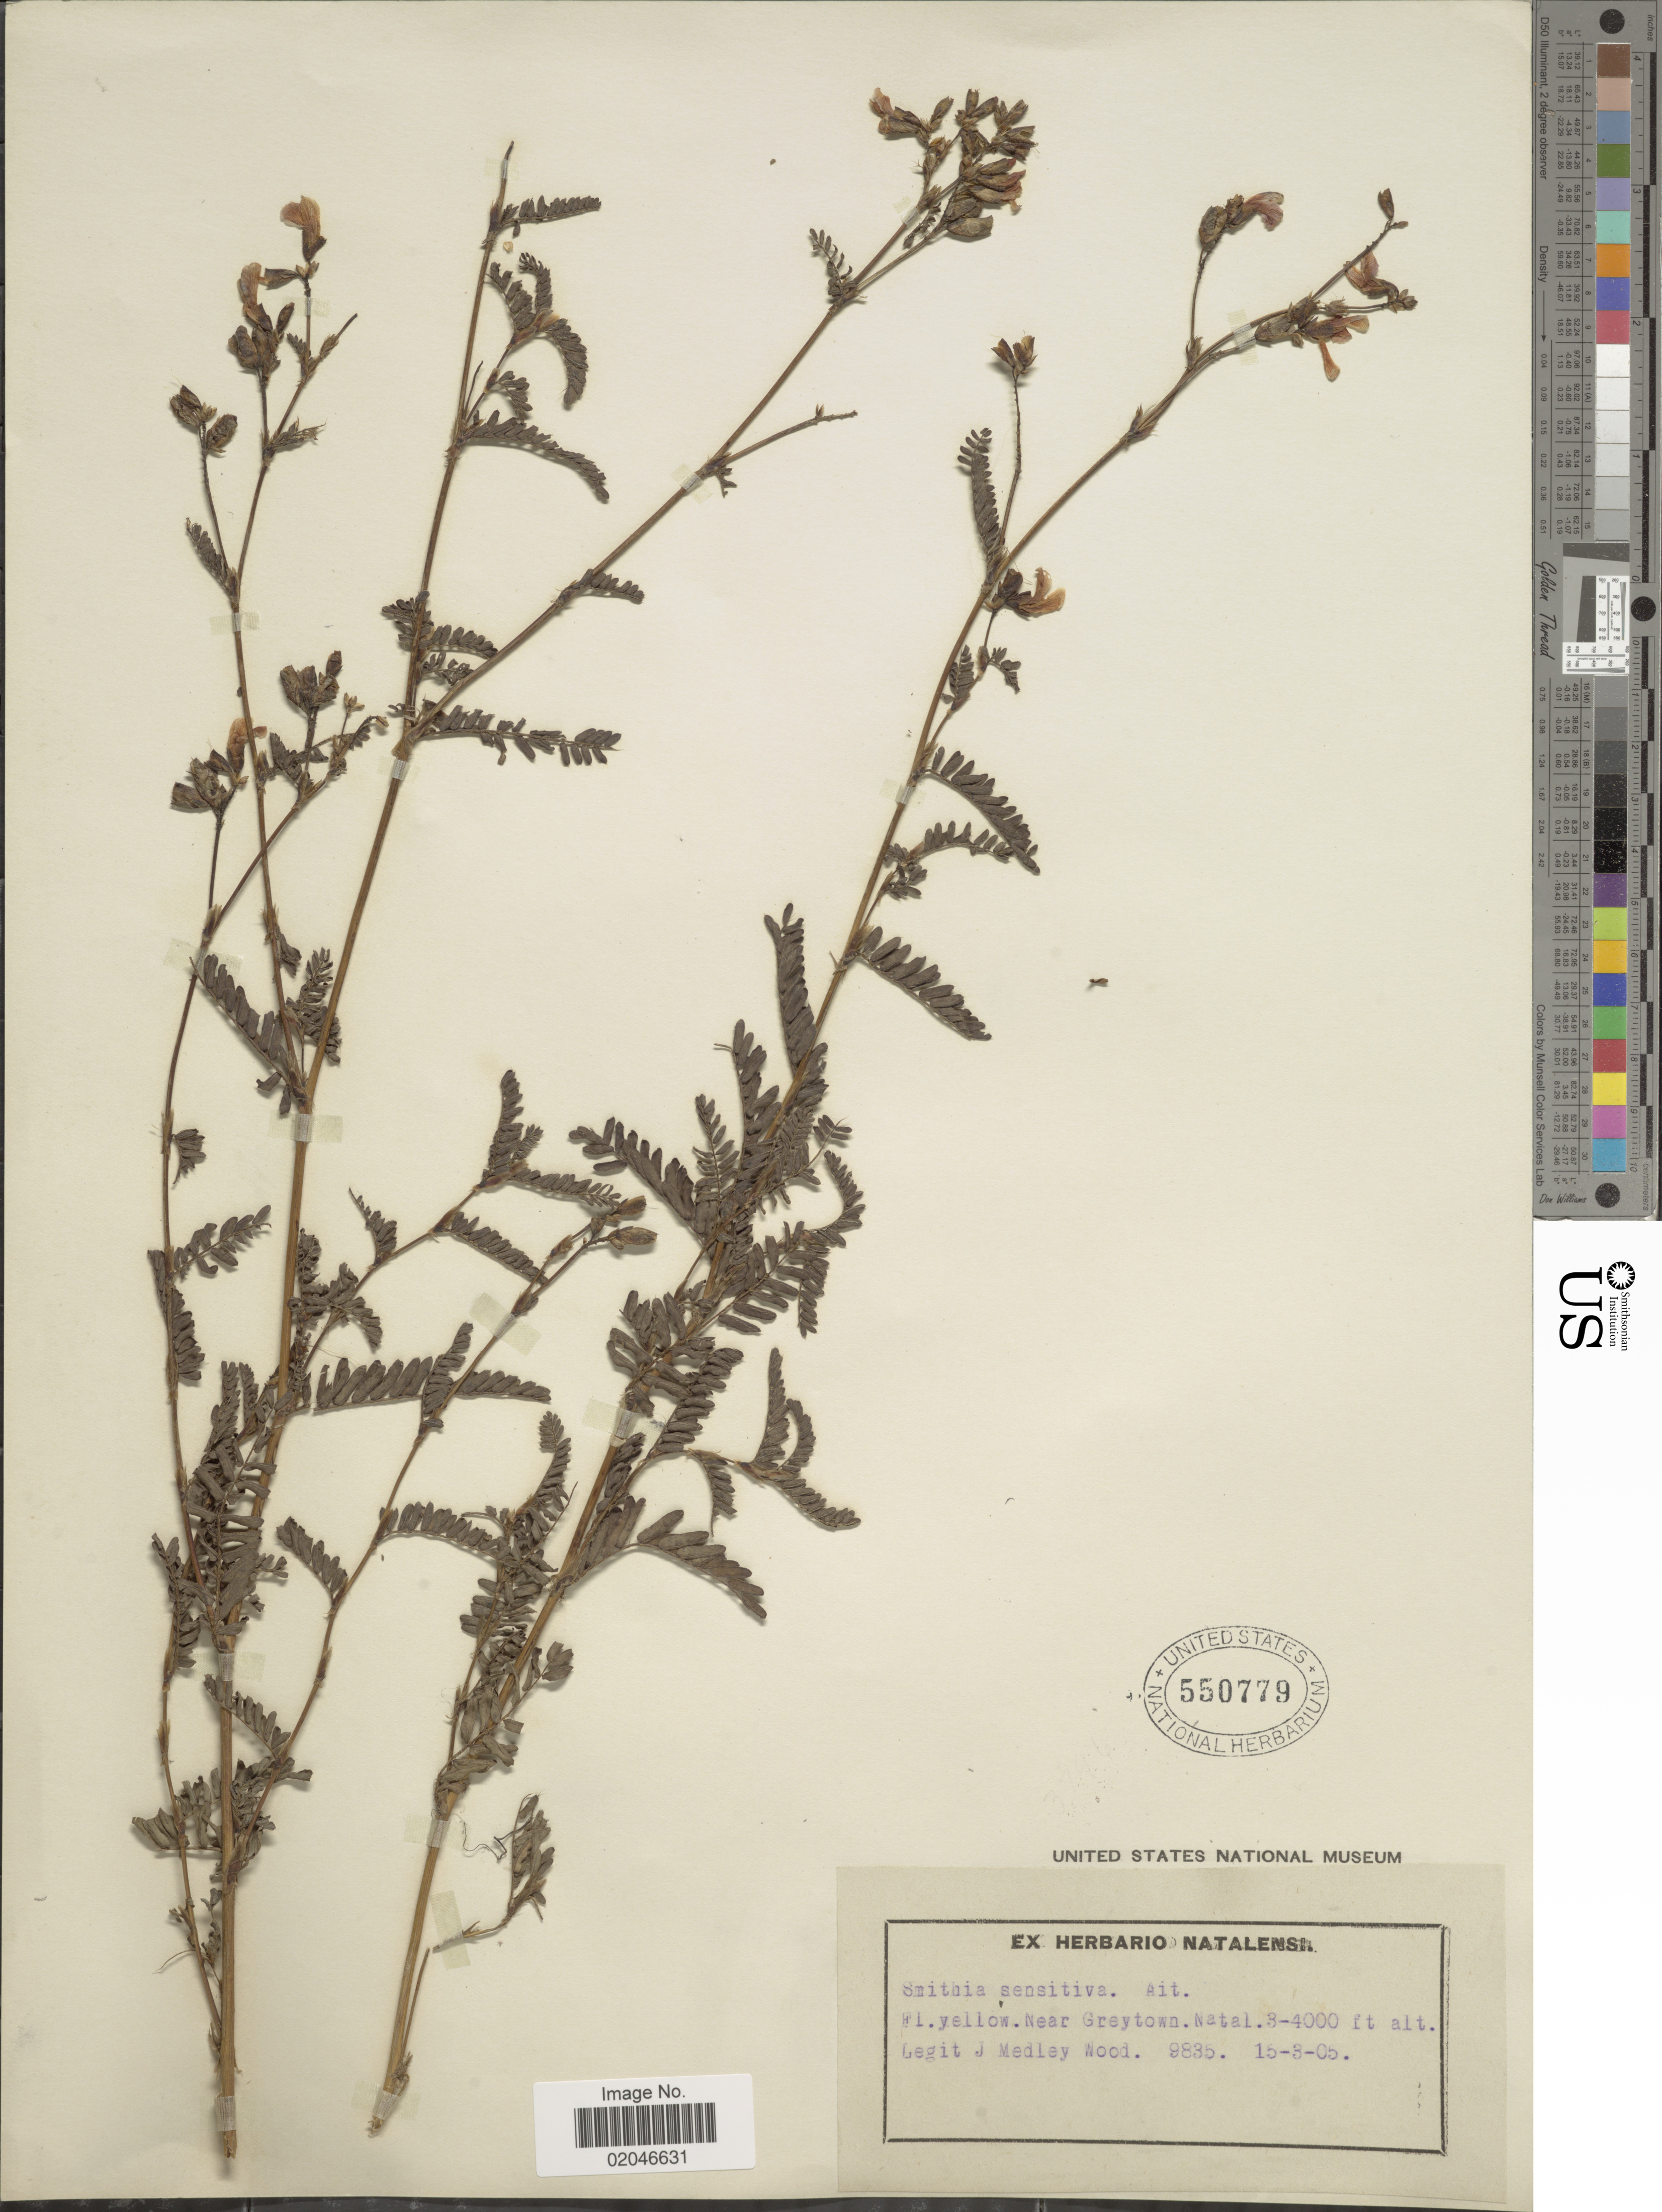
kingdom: Plantae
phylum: Tracheophyta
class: Magnoliopsida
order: Fabales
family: Fabaceae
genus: Smithia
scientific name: Smithia sensitiva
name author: Aiton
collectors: J. M. Wood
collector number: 9835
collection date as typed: Transcribed d/m/y: 15/3/5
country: South Africa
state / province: KwaZulu-Natal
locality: Near Greytown. Natal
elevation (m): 914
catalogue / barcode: US 550779